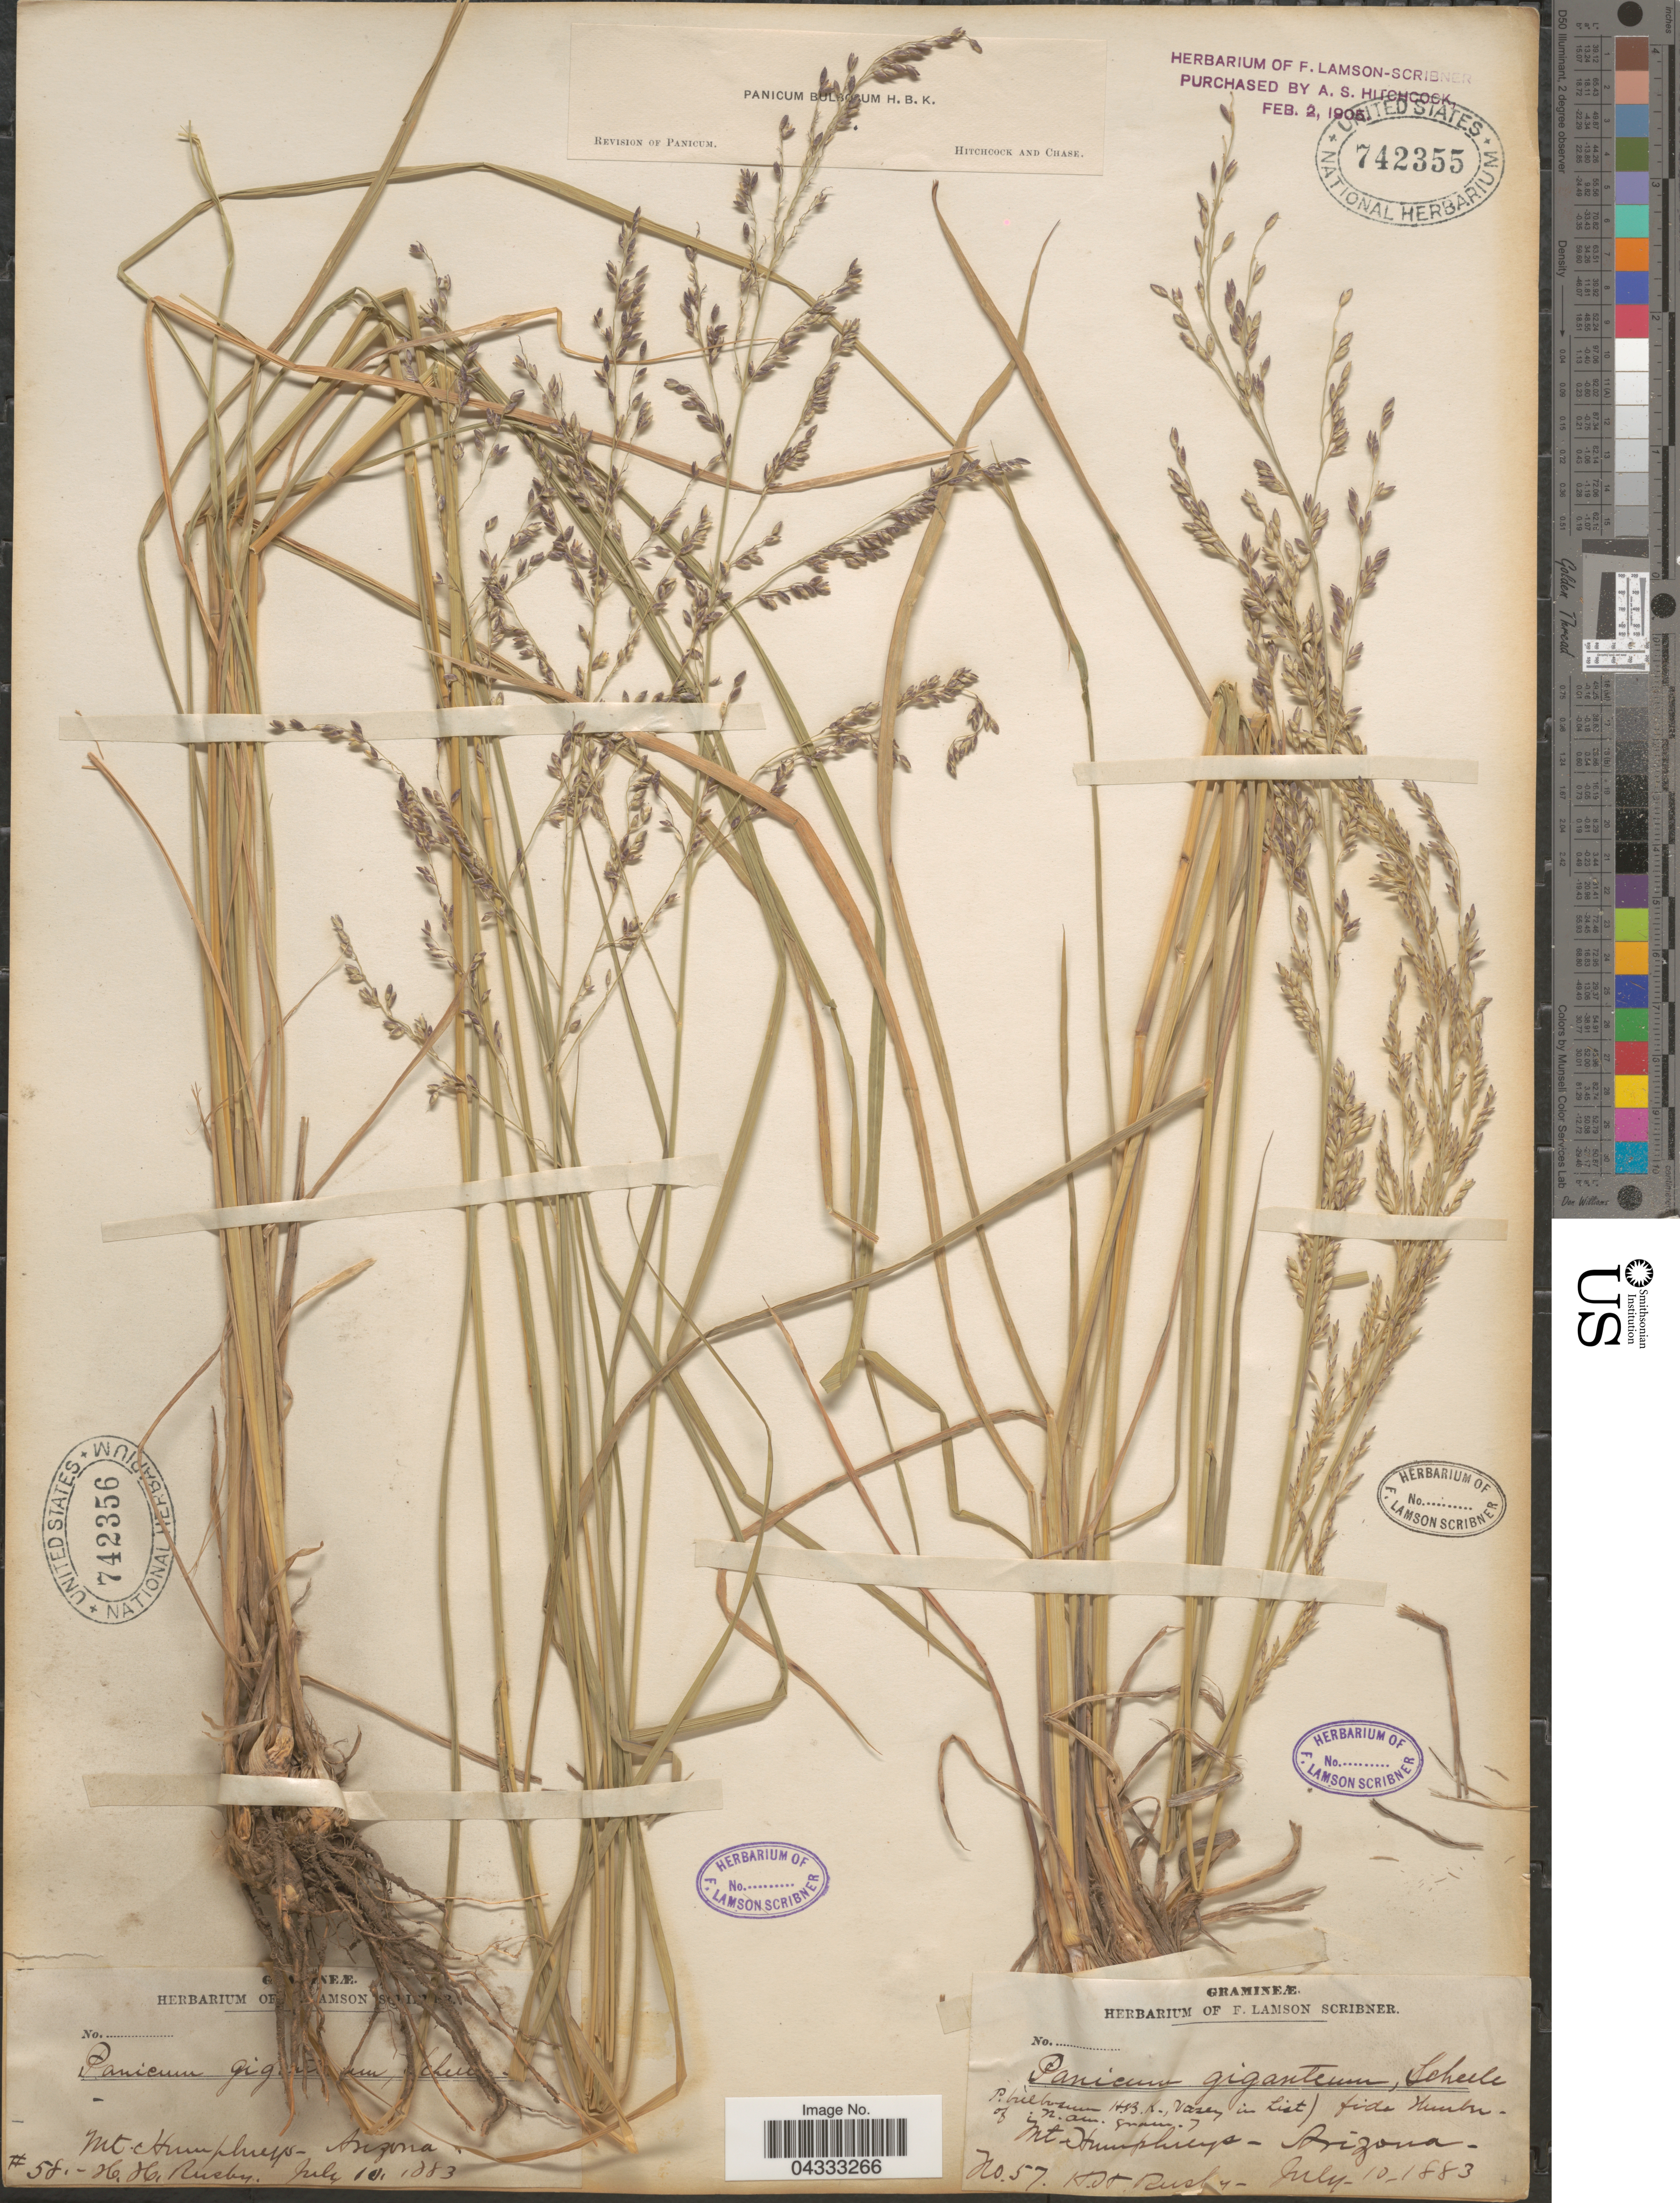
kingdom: Plantae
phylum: Tracheophyta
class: Liliopsida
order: Poales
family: Poaceae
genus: Zuloagaea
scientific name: Zuloagaea bulbosa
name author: (Kunth) E. Bess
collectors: H. H. Rusby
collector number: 58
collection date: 1883-07-10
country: United States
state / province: Arizona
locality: Mt. Humphreys.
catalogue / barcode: US 742356